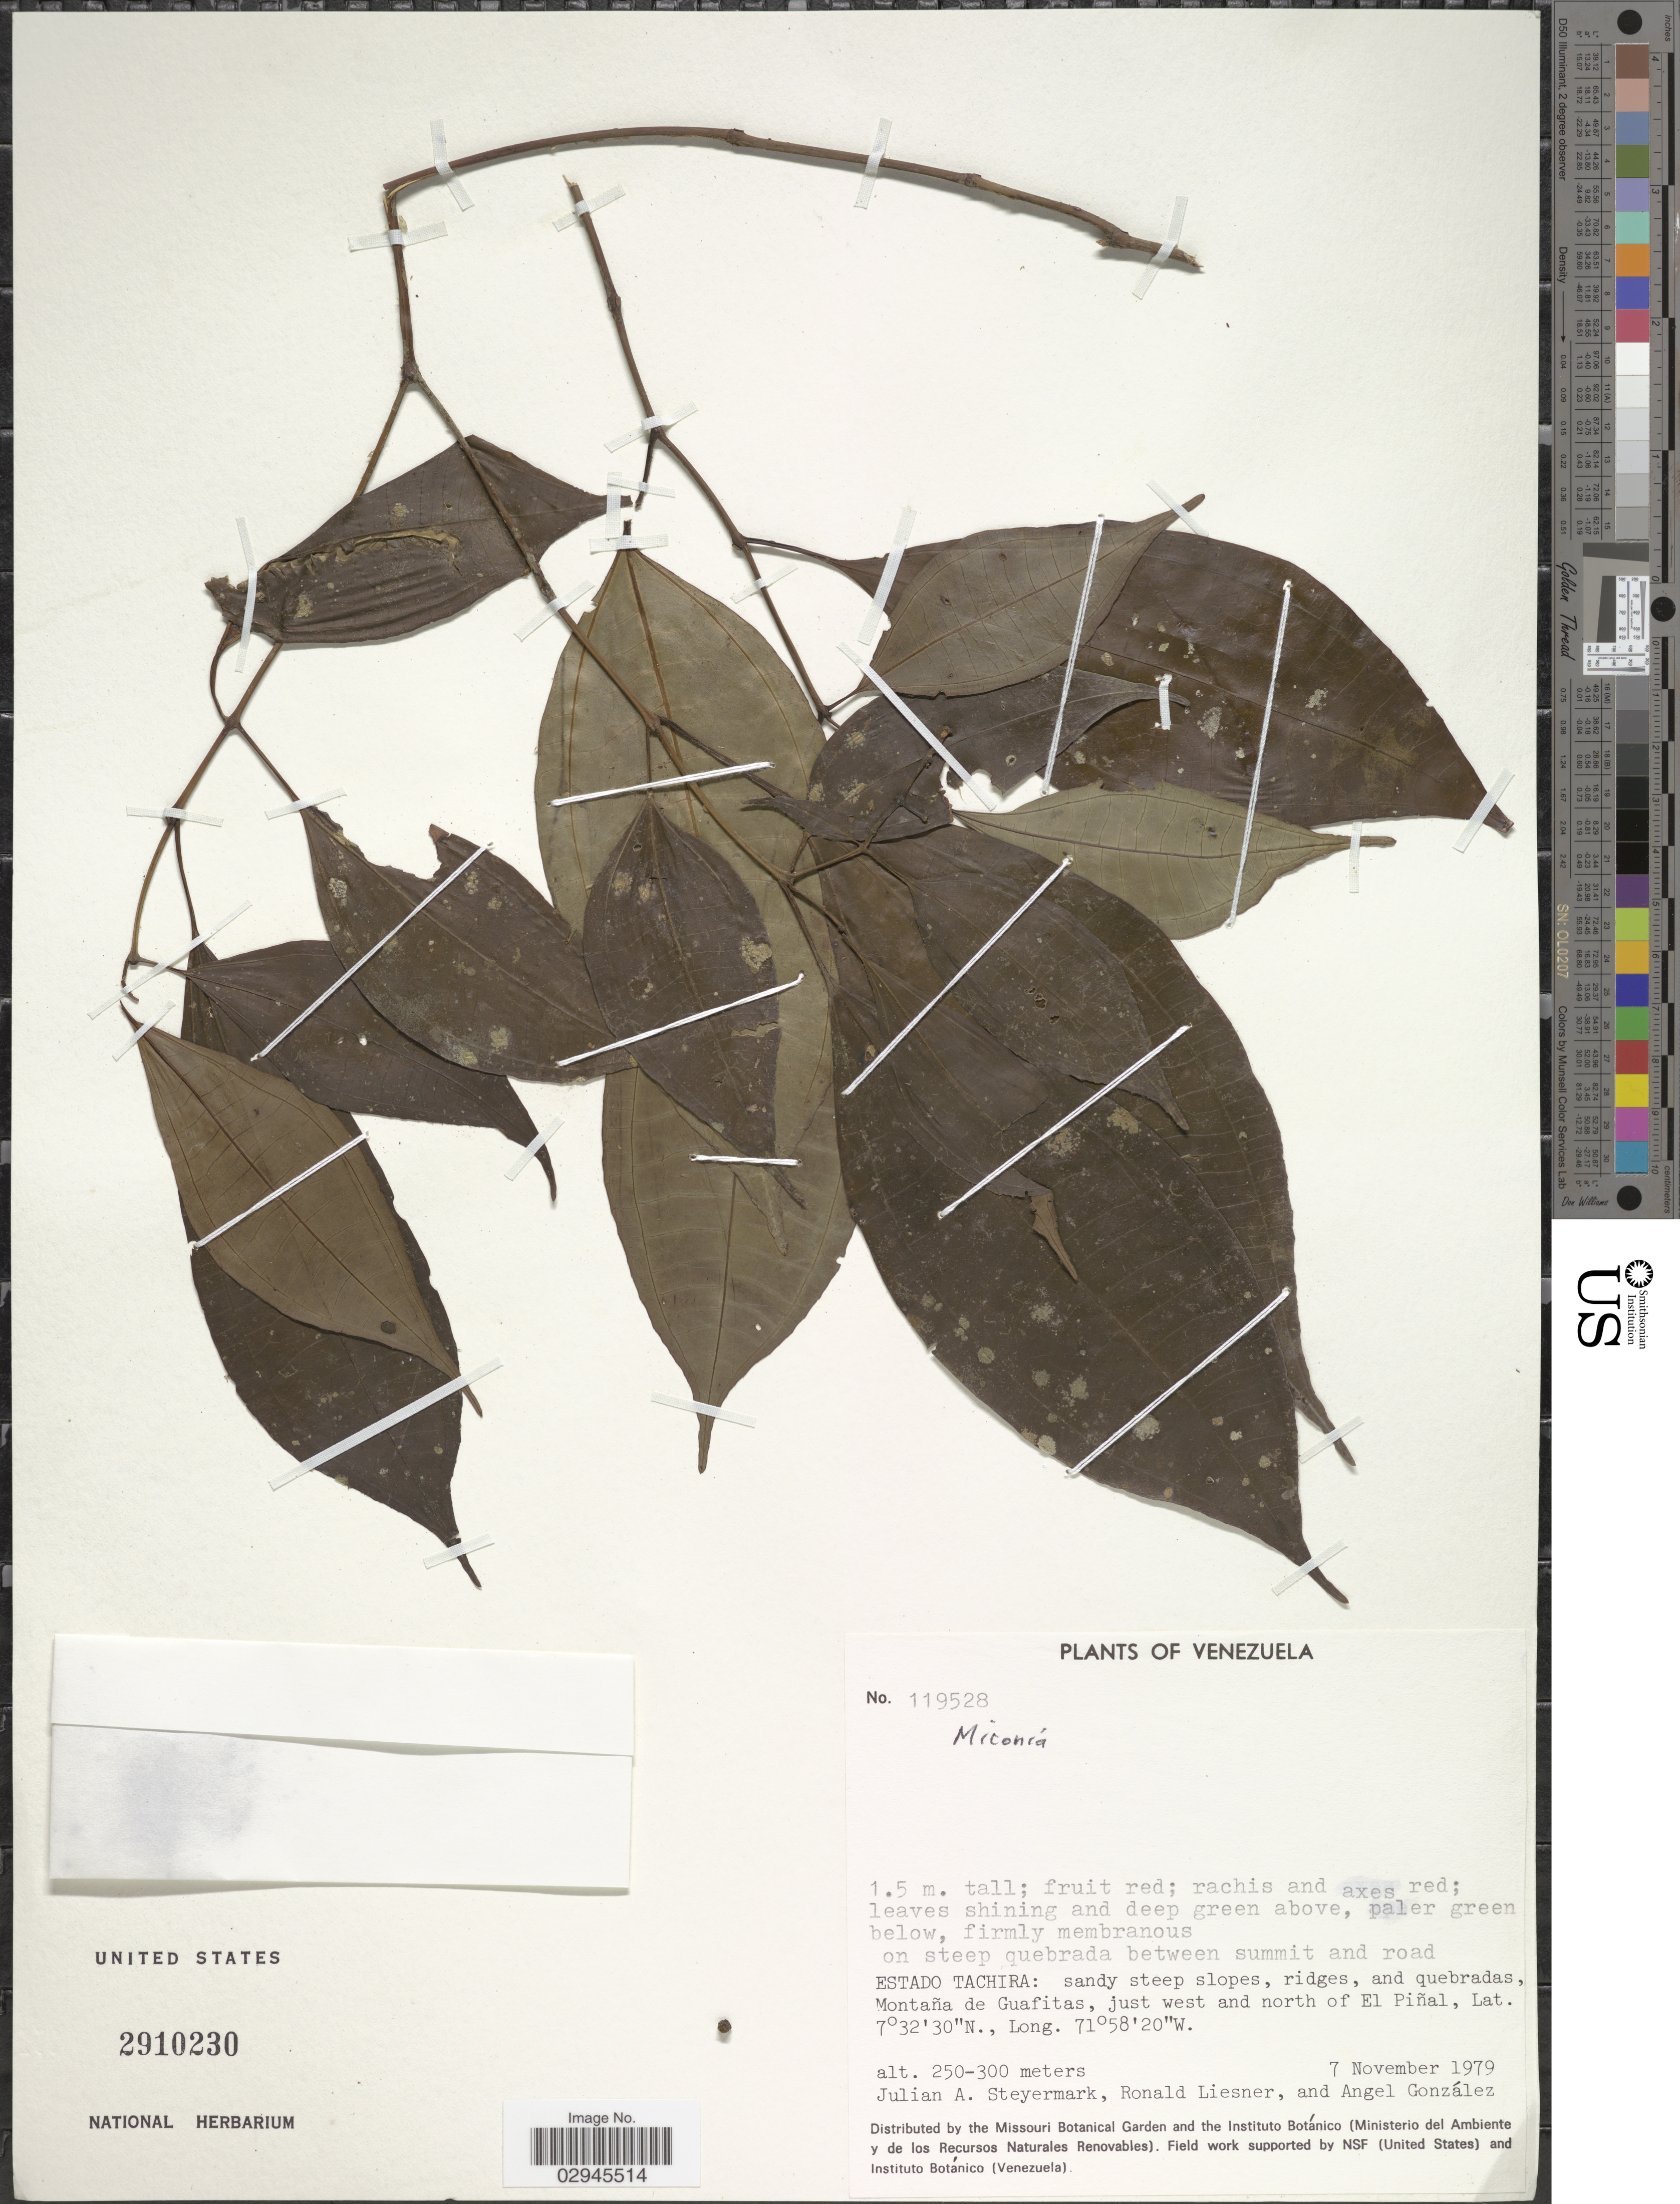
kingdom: Plantae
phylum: Tracheophyta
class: Magnoliopsida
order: Myrtales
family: Melastomataceae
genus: Miconia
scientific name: Miconia sp.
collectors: J. Steyermark, R. L. Liesner & A. C. González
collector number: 119528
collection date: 1979-11-07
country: Venezuela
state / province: Tachira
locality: Montaña de Guafitas, just west and north of El Piñal.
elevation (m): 250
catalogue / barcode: US 2910230